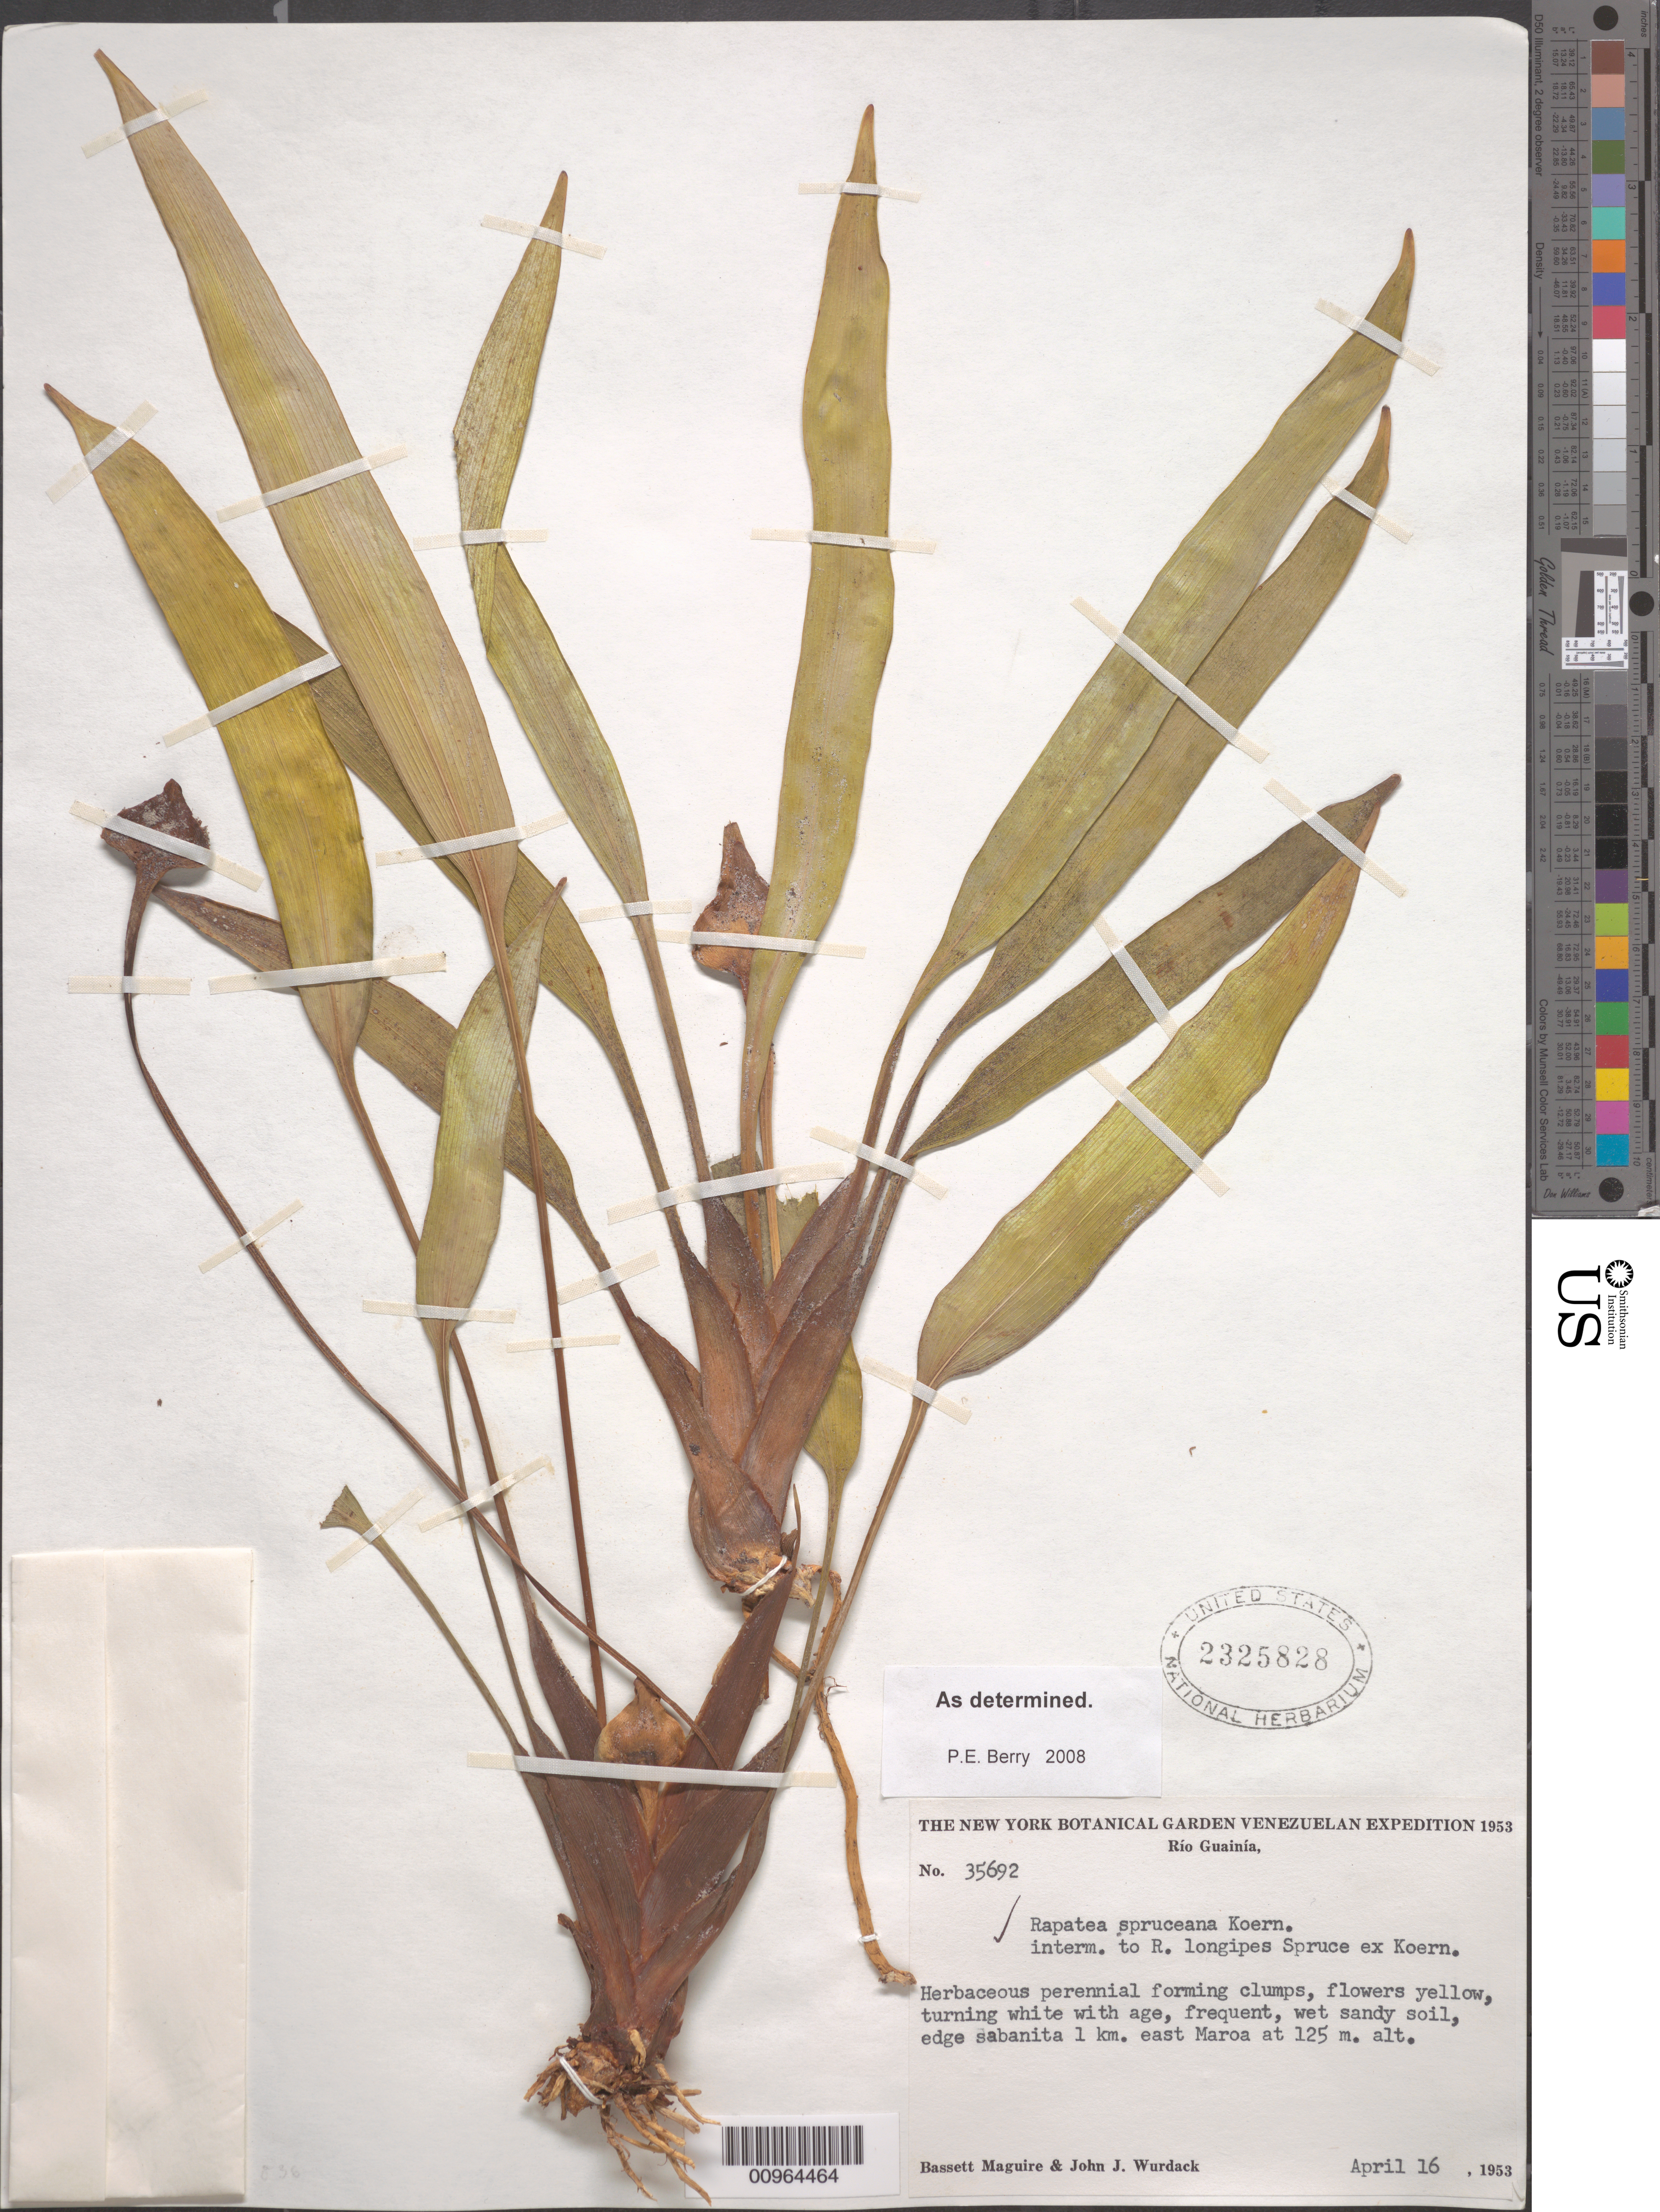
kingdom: Plantae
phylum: Tracheophyta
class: Liliopsida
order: Poales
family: Rapateaceae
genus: Rapatea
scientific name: Rapatea spruceana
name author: Körn.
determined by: Berry, P. E., (WIS), University of Wisconsin - Madison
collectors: B. Maguire & J. J. Wurdack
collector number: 35692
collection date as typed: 16-Apr-53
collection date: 1953-04-16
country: Venezuela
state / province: Amazonas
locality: Río Guainía, 1 km E of Maroa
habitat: Wet sandy soil, edge sabanita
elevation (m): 125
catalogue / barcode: US 2325828